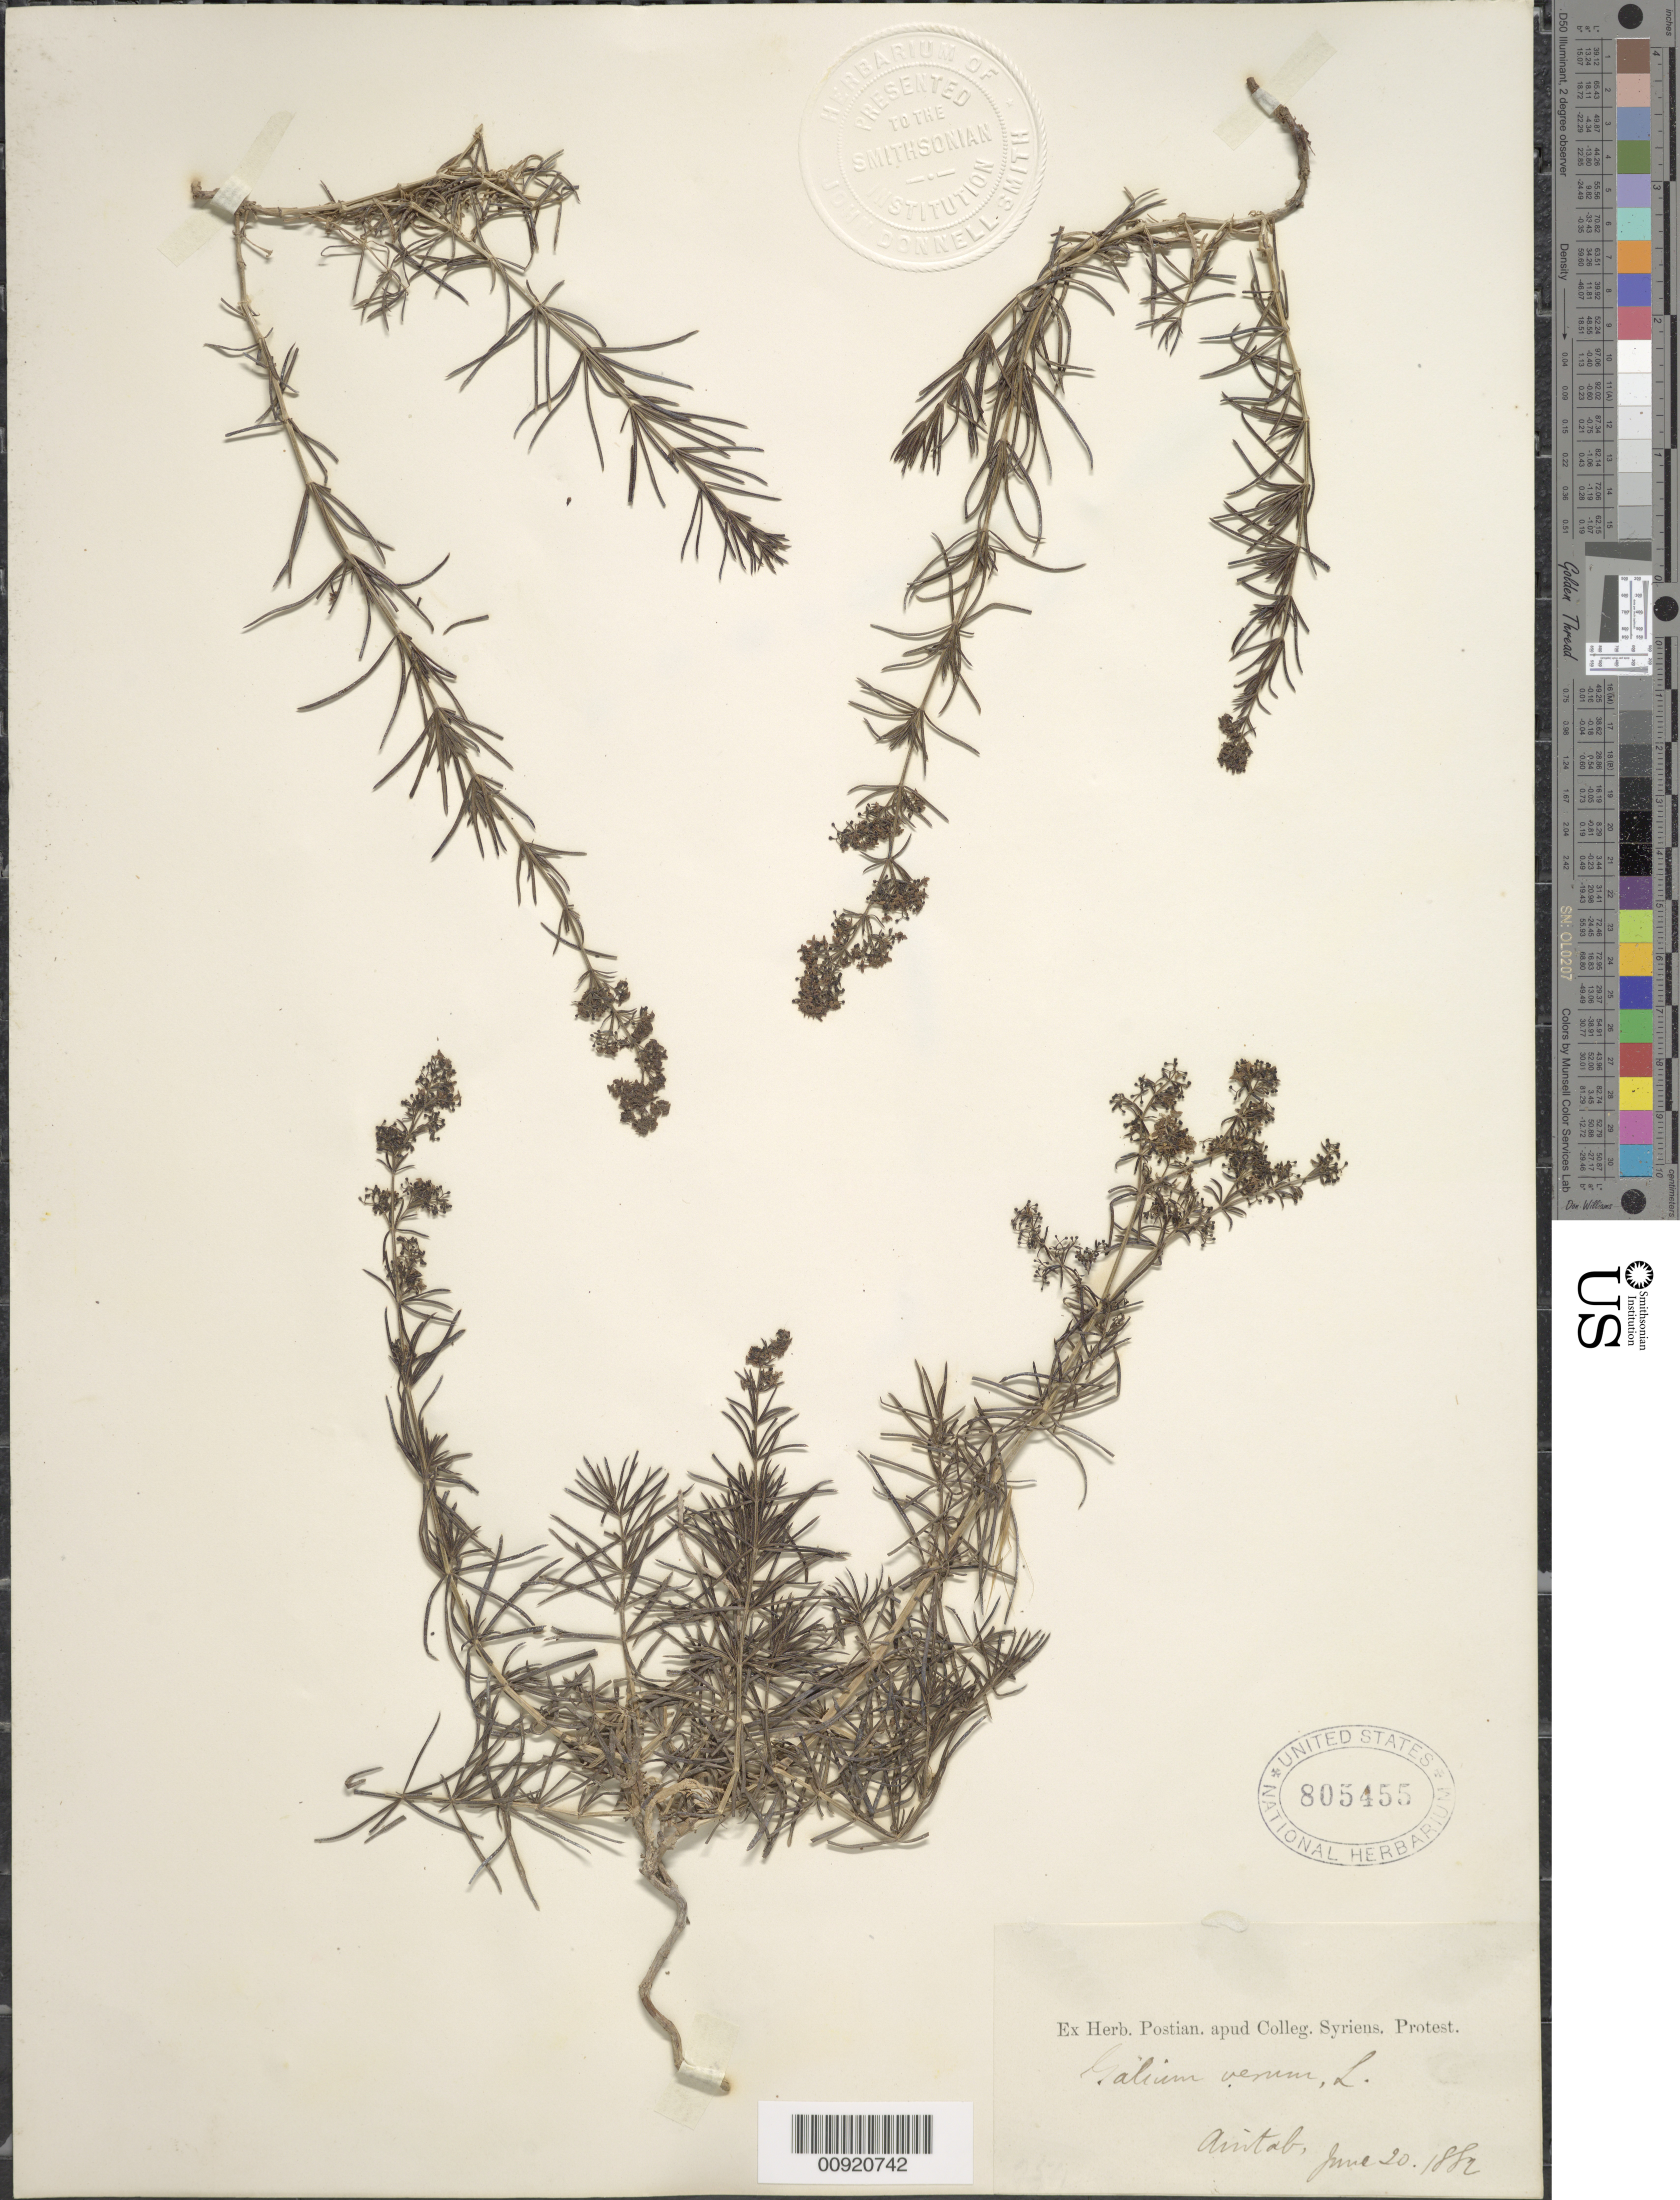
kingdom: Plantae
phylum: Tracheophyta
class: Magnoliopsida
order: Gentianales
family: Rubiaceae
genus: Galium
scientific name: Galium verum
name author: L.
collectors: -. Postian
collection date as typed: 20 Jun 1882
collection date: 1882-06-20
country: Turkey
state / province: Gaziantep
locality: Aintab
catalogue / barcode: US 805455